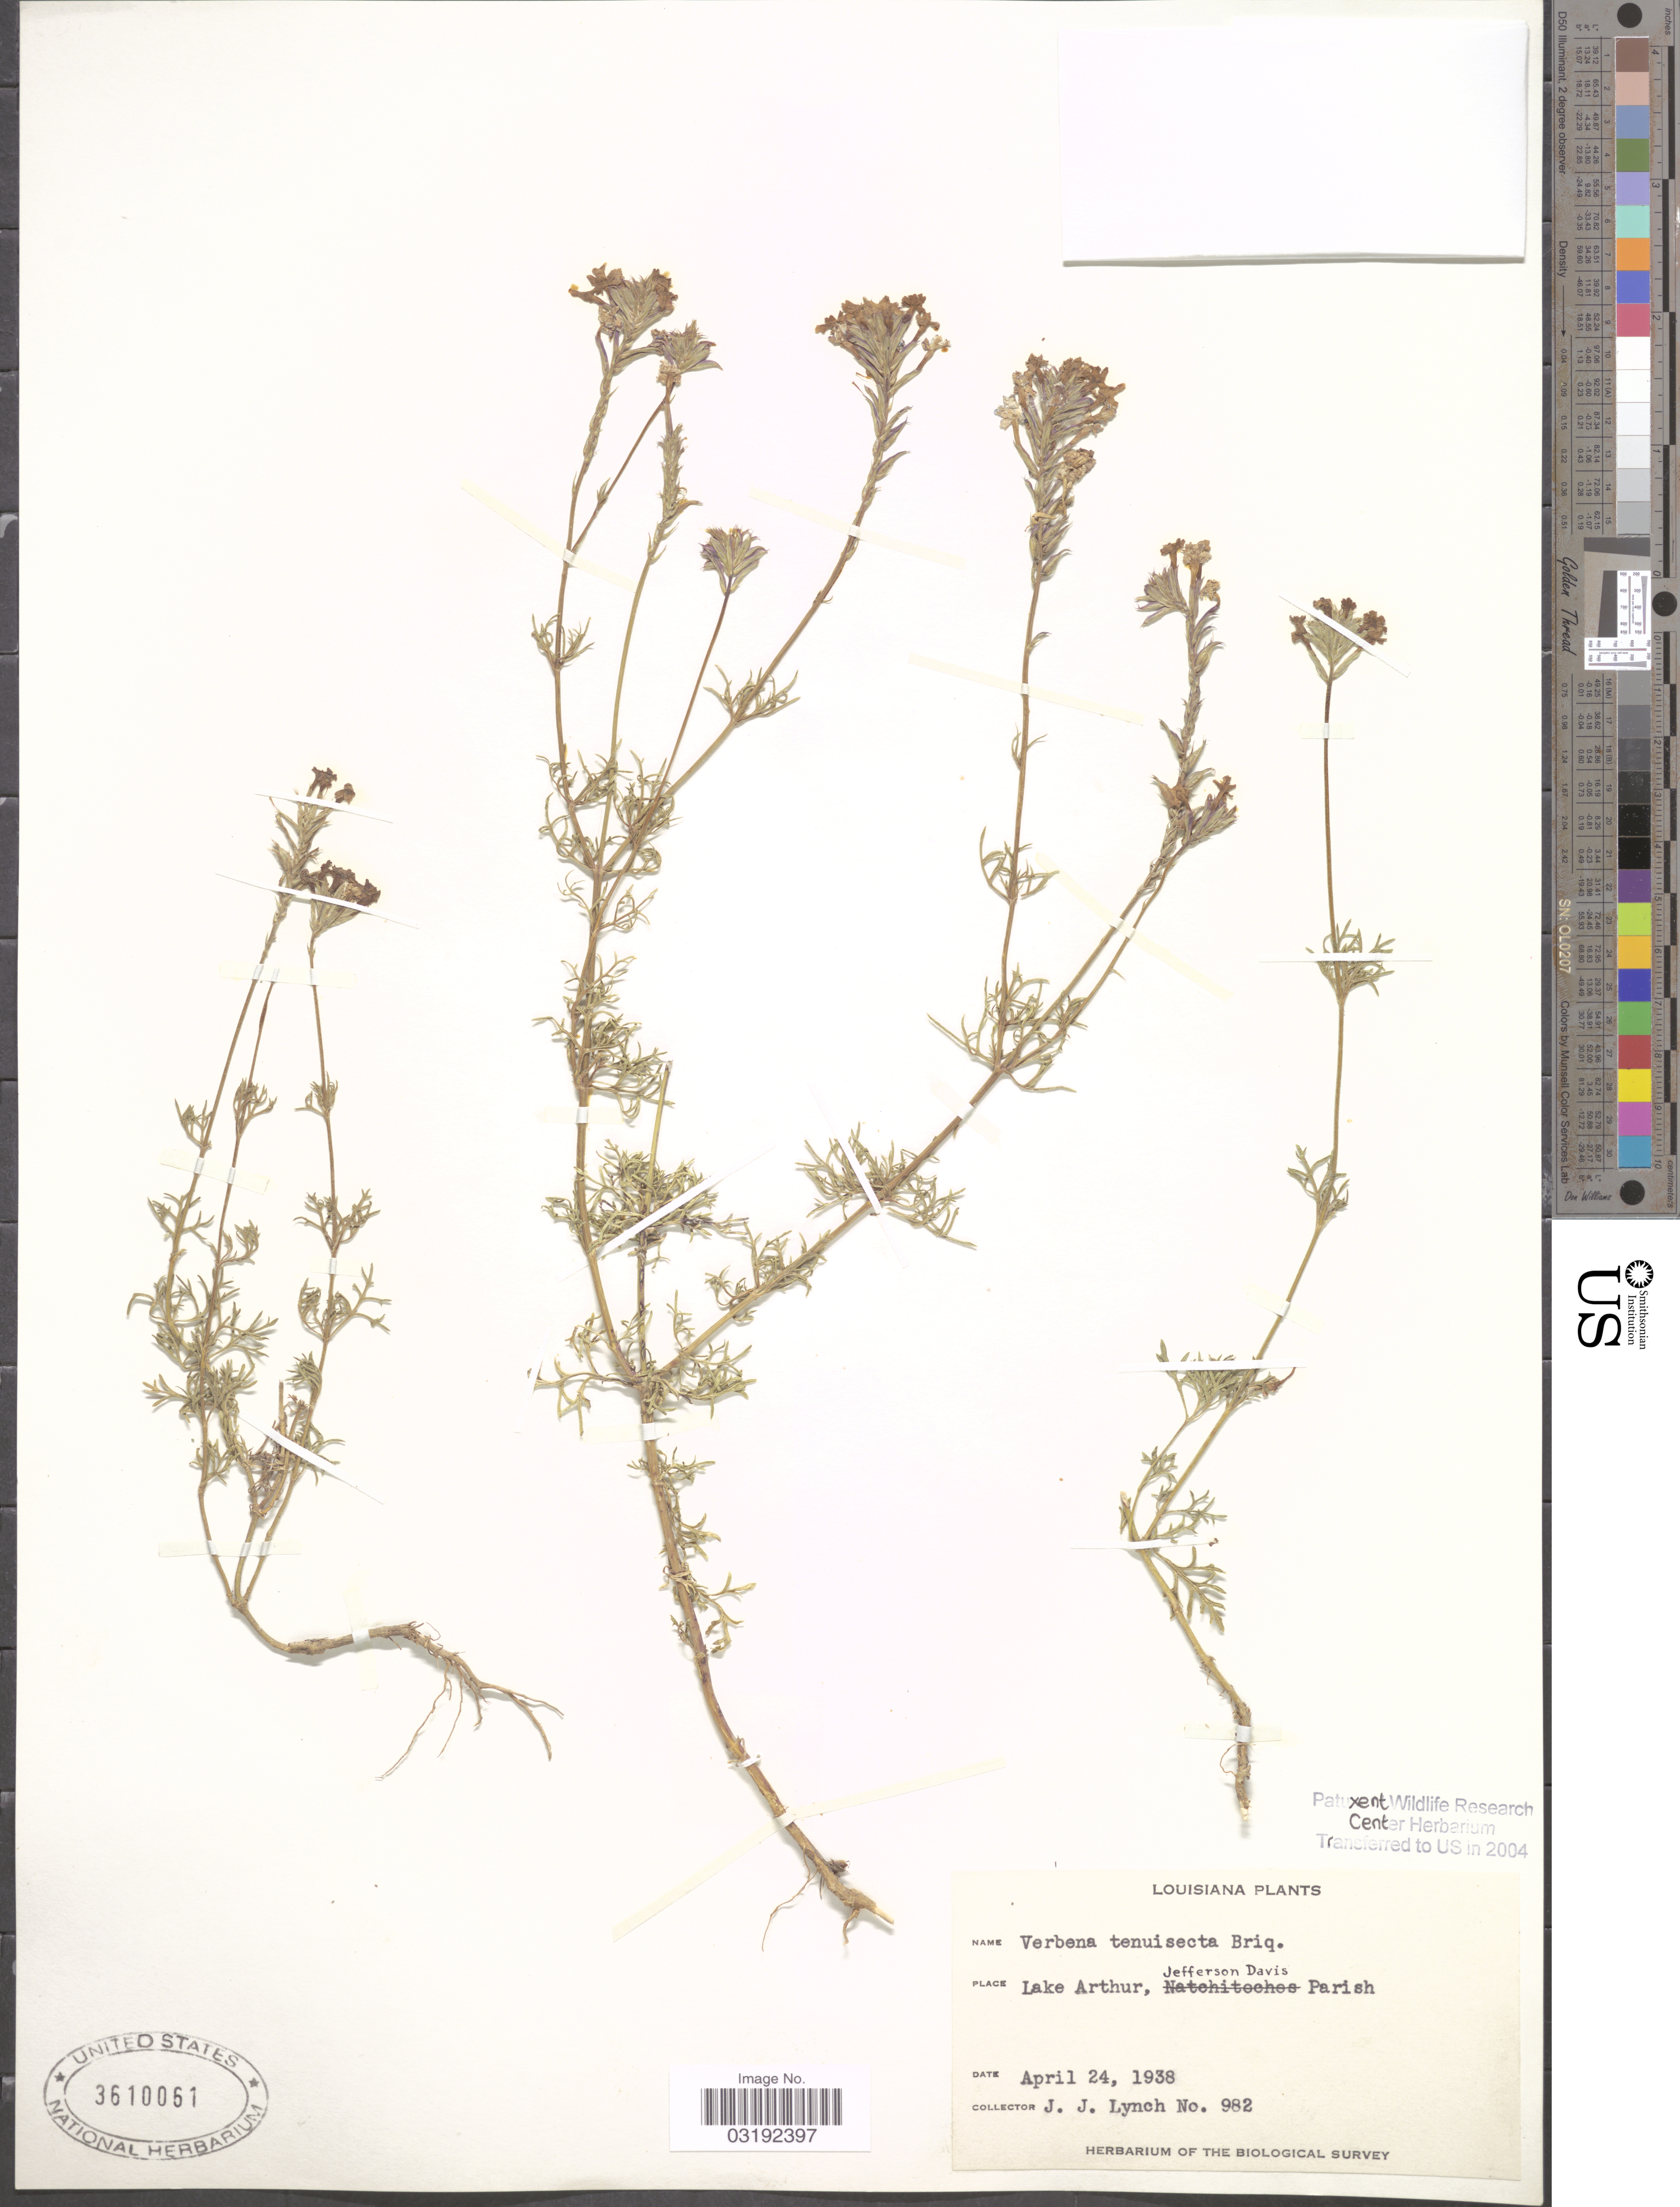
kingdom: Plantae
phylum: Tracheophyta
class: Magnoliopsida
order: Lamiales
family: Verbenaceae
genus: Verbena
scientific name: Verbena tenuisecta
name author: Briq.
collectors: J. Lynch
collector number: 982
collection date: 1938-04-24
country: United States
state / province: Louisiana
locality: Lake Arthur, Jefferson Davis Parish.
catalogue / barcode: US 3610061